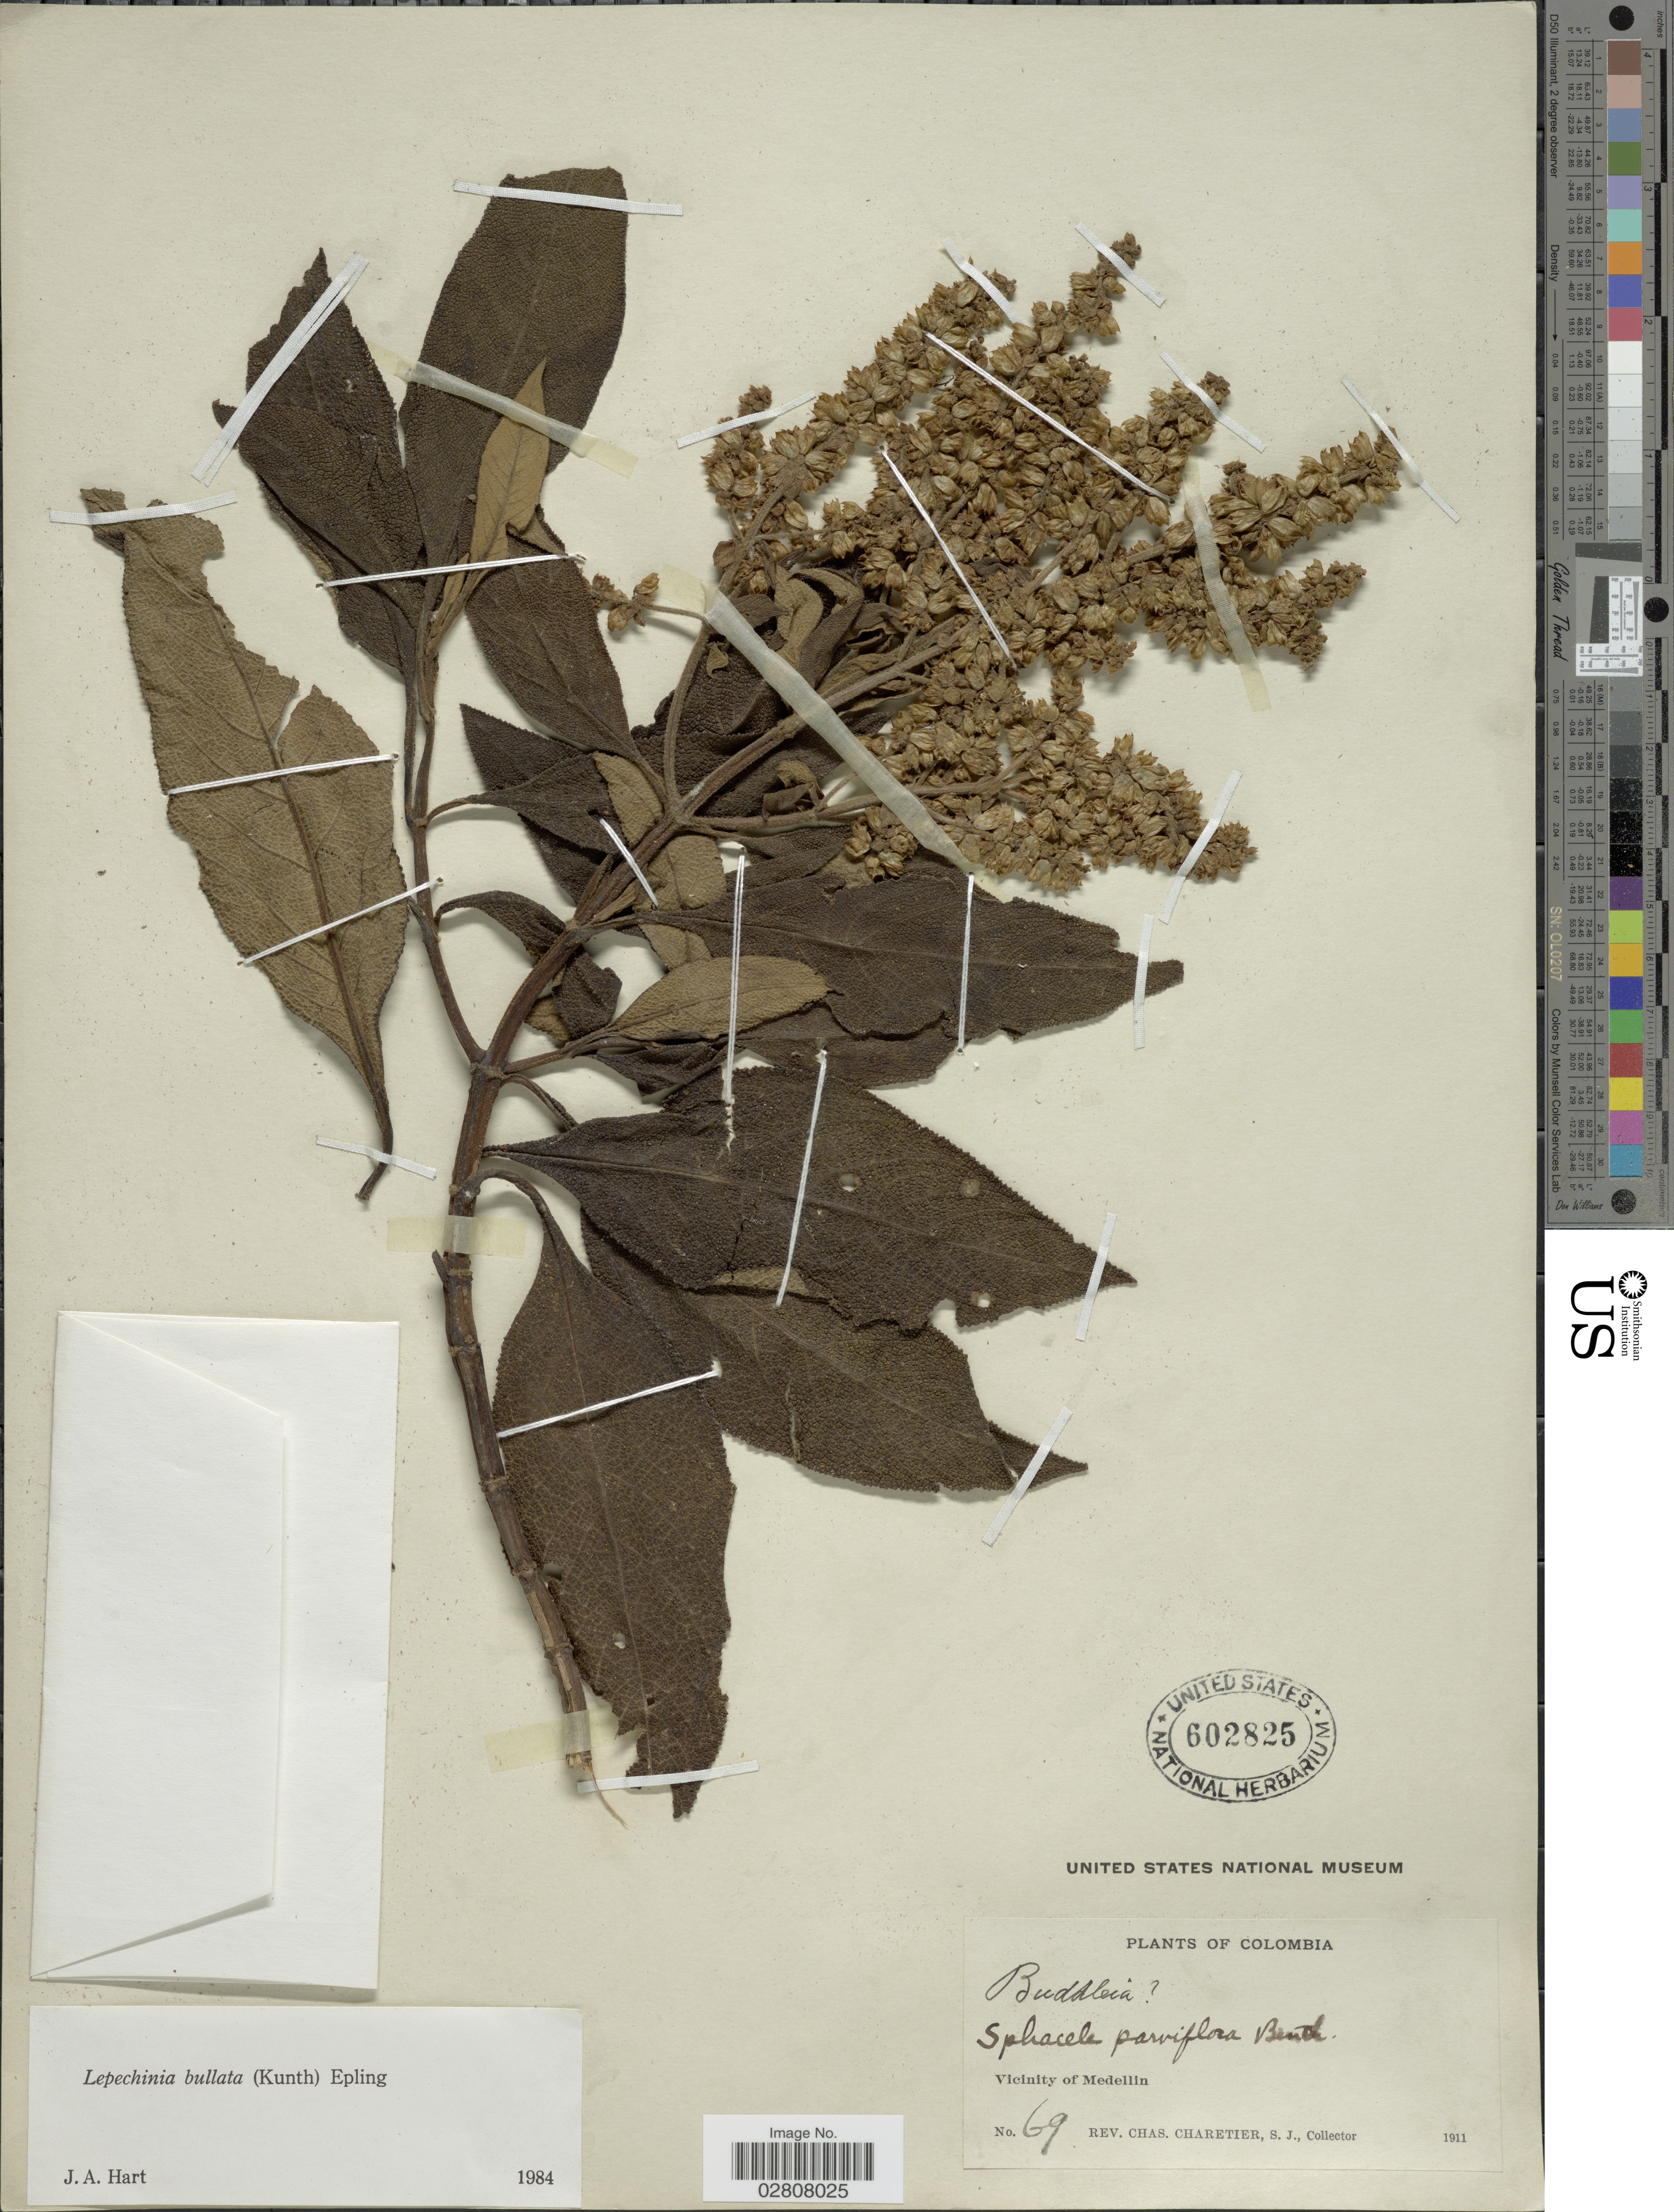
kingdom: Plantae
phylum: Tracheophyta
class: Magnoliopsida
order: Lamiales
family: Lamiaceae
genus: Lepechinia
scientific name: Lepechinia bullata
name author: (Kunth) Epling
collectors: C. Charetier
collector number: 69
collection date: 1911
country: Colombia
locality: Vicinity of Medellin.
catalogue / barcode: US 602825